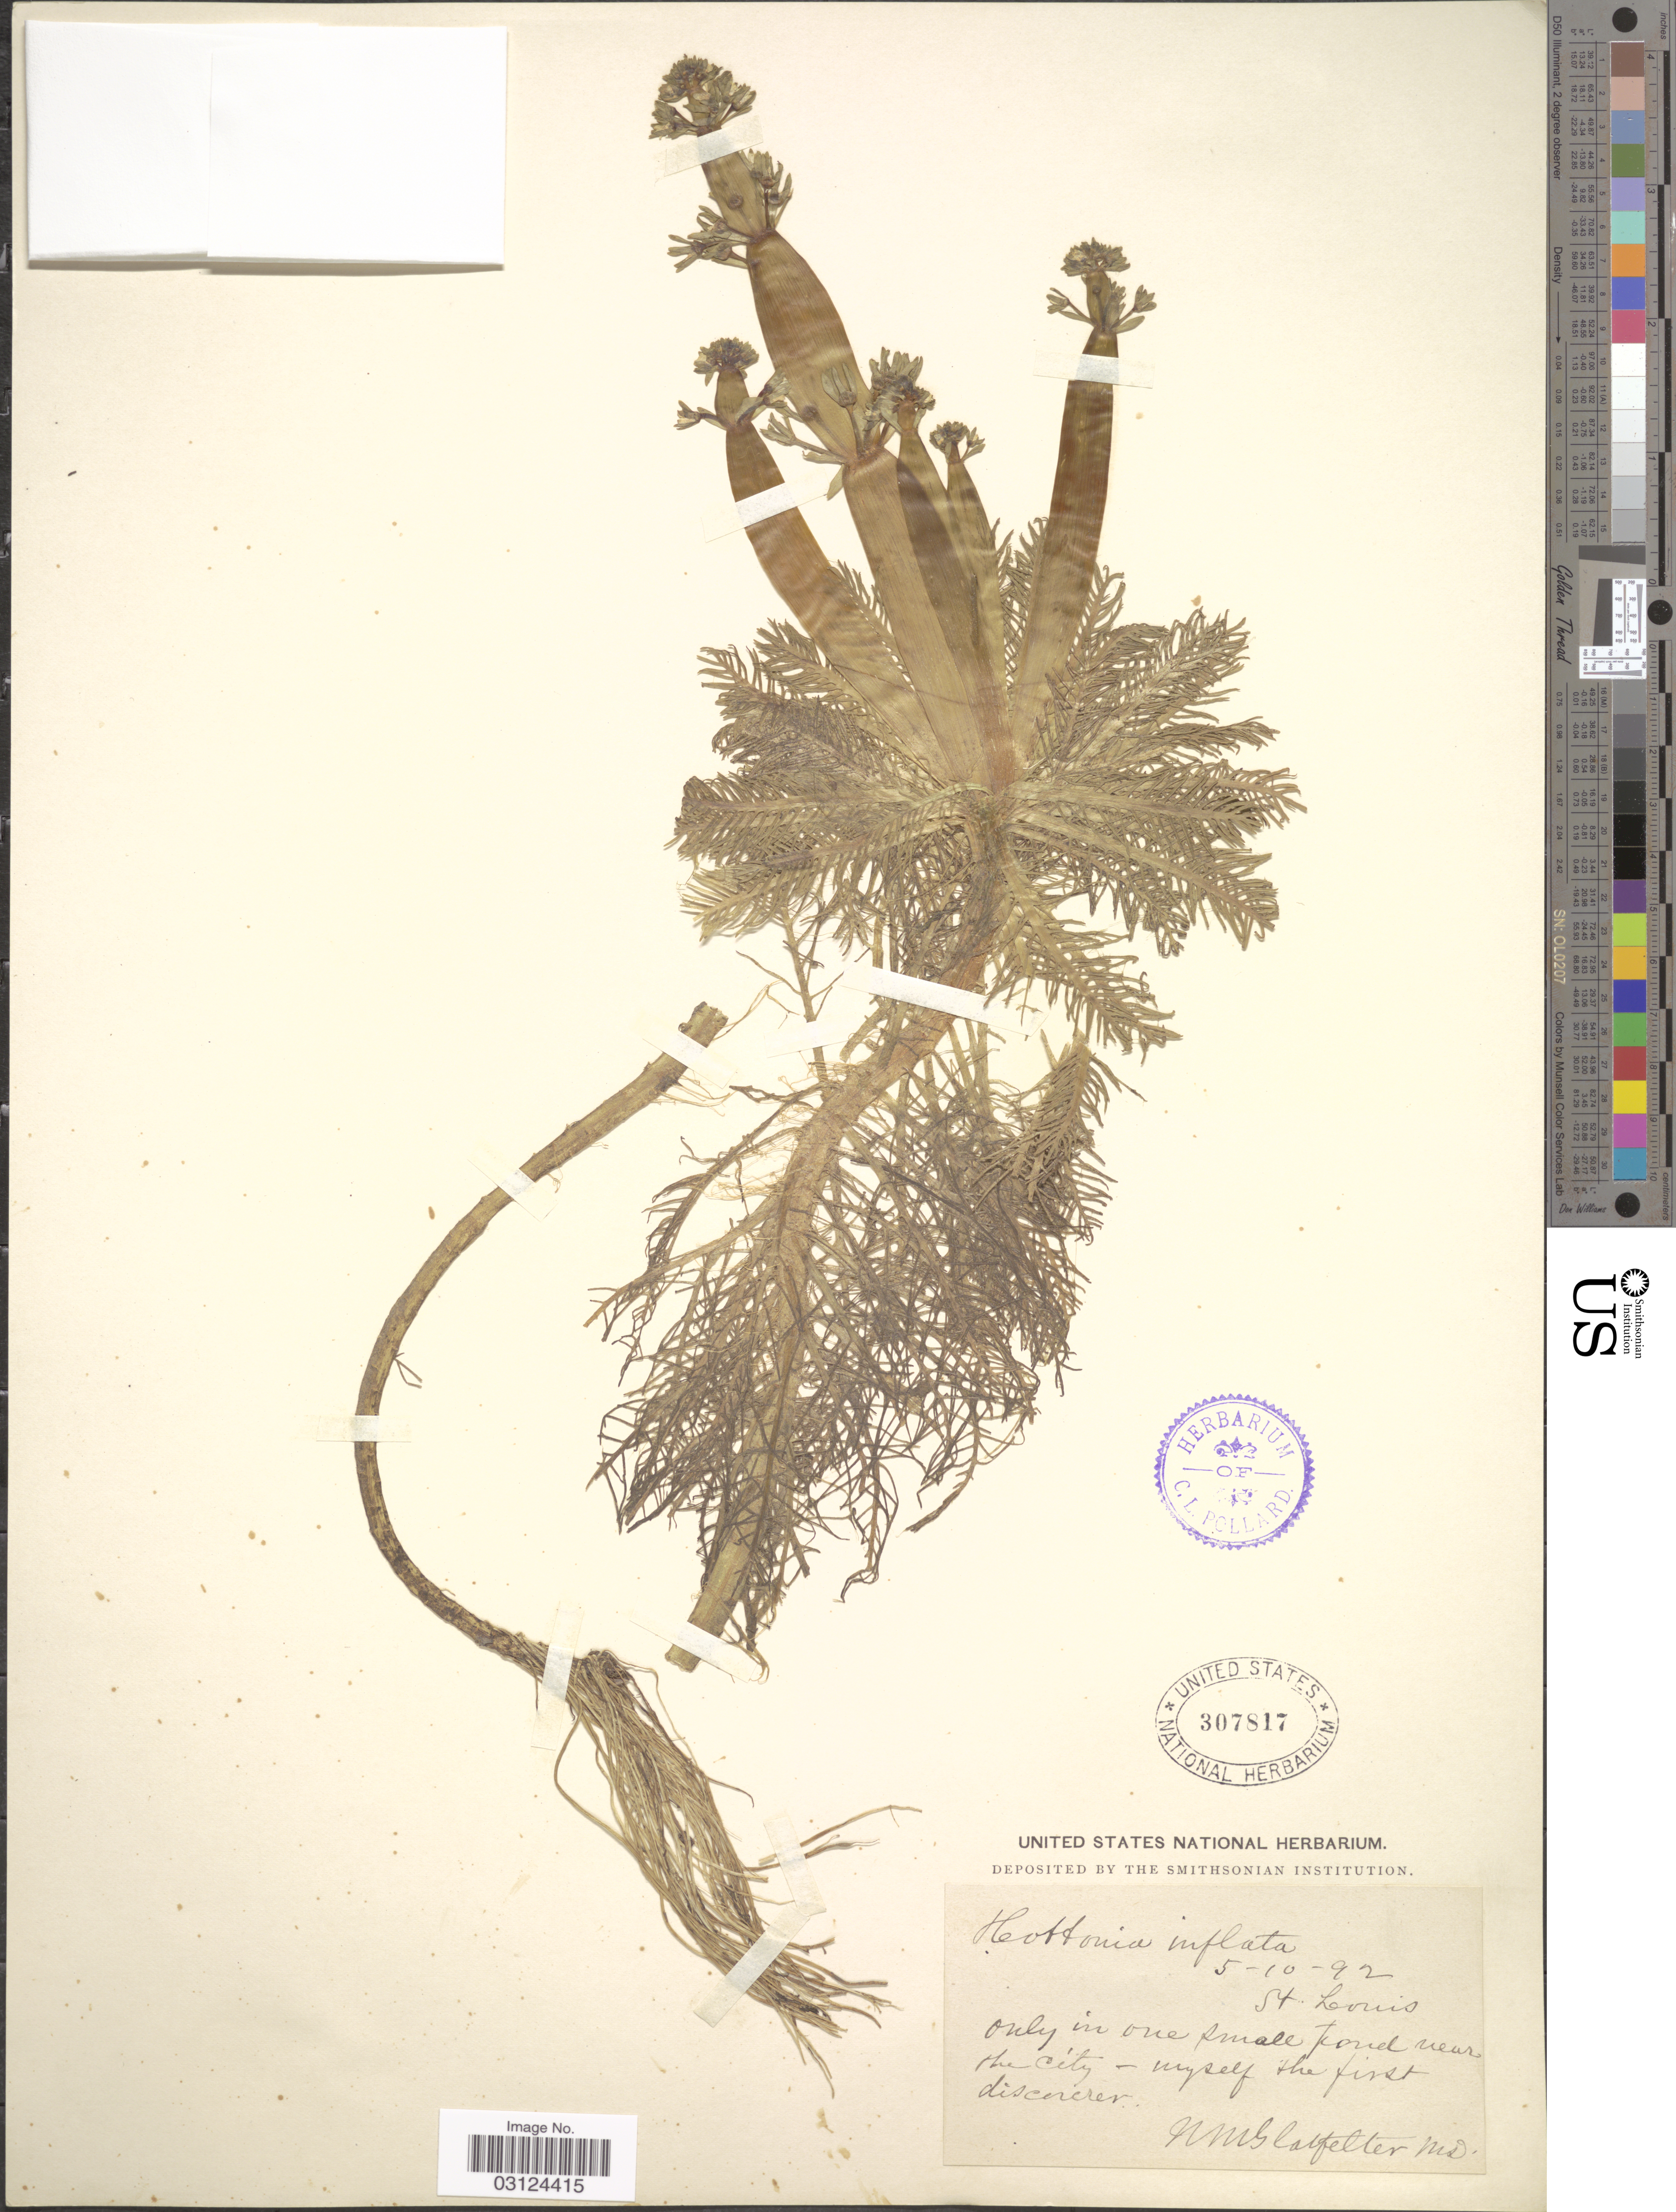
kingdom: Plantae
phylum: Tracheophyta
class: Magnoliopsida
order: Ericales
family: Primulaceae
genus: Hottonia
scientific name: Hottonia inflata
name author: Elliott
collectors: N. M. Glatfelter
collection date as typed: Transcribed d/m/y: 10/5/92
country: United States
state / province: Maryland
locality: St. Louis.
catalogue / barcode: US 307817